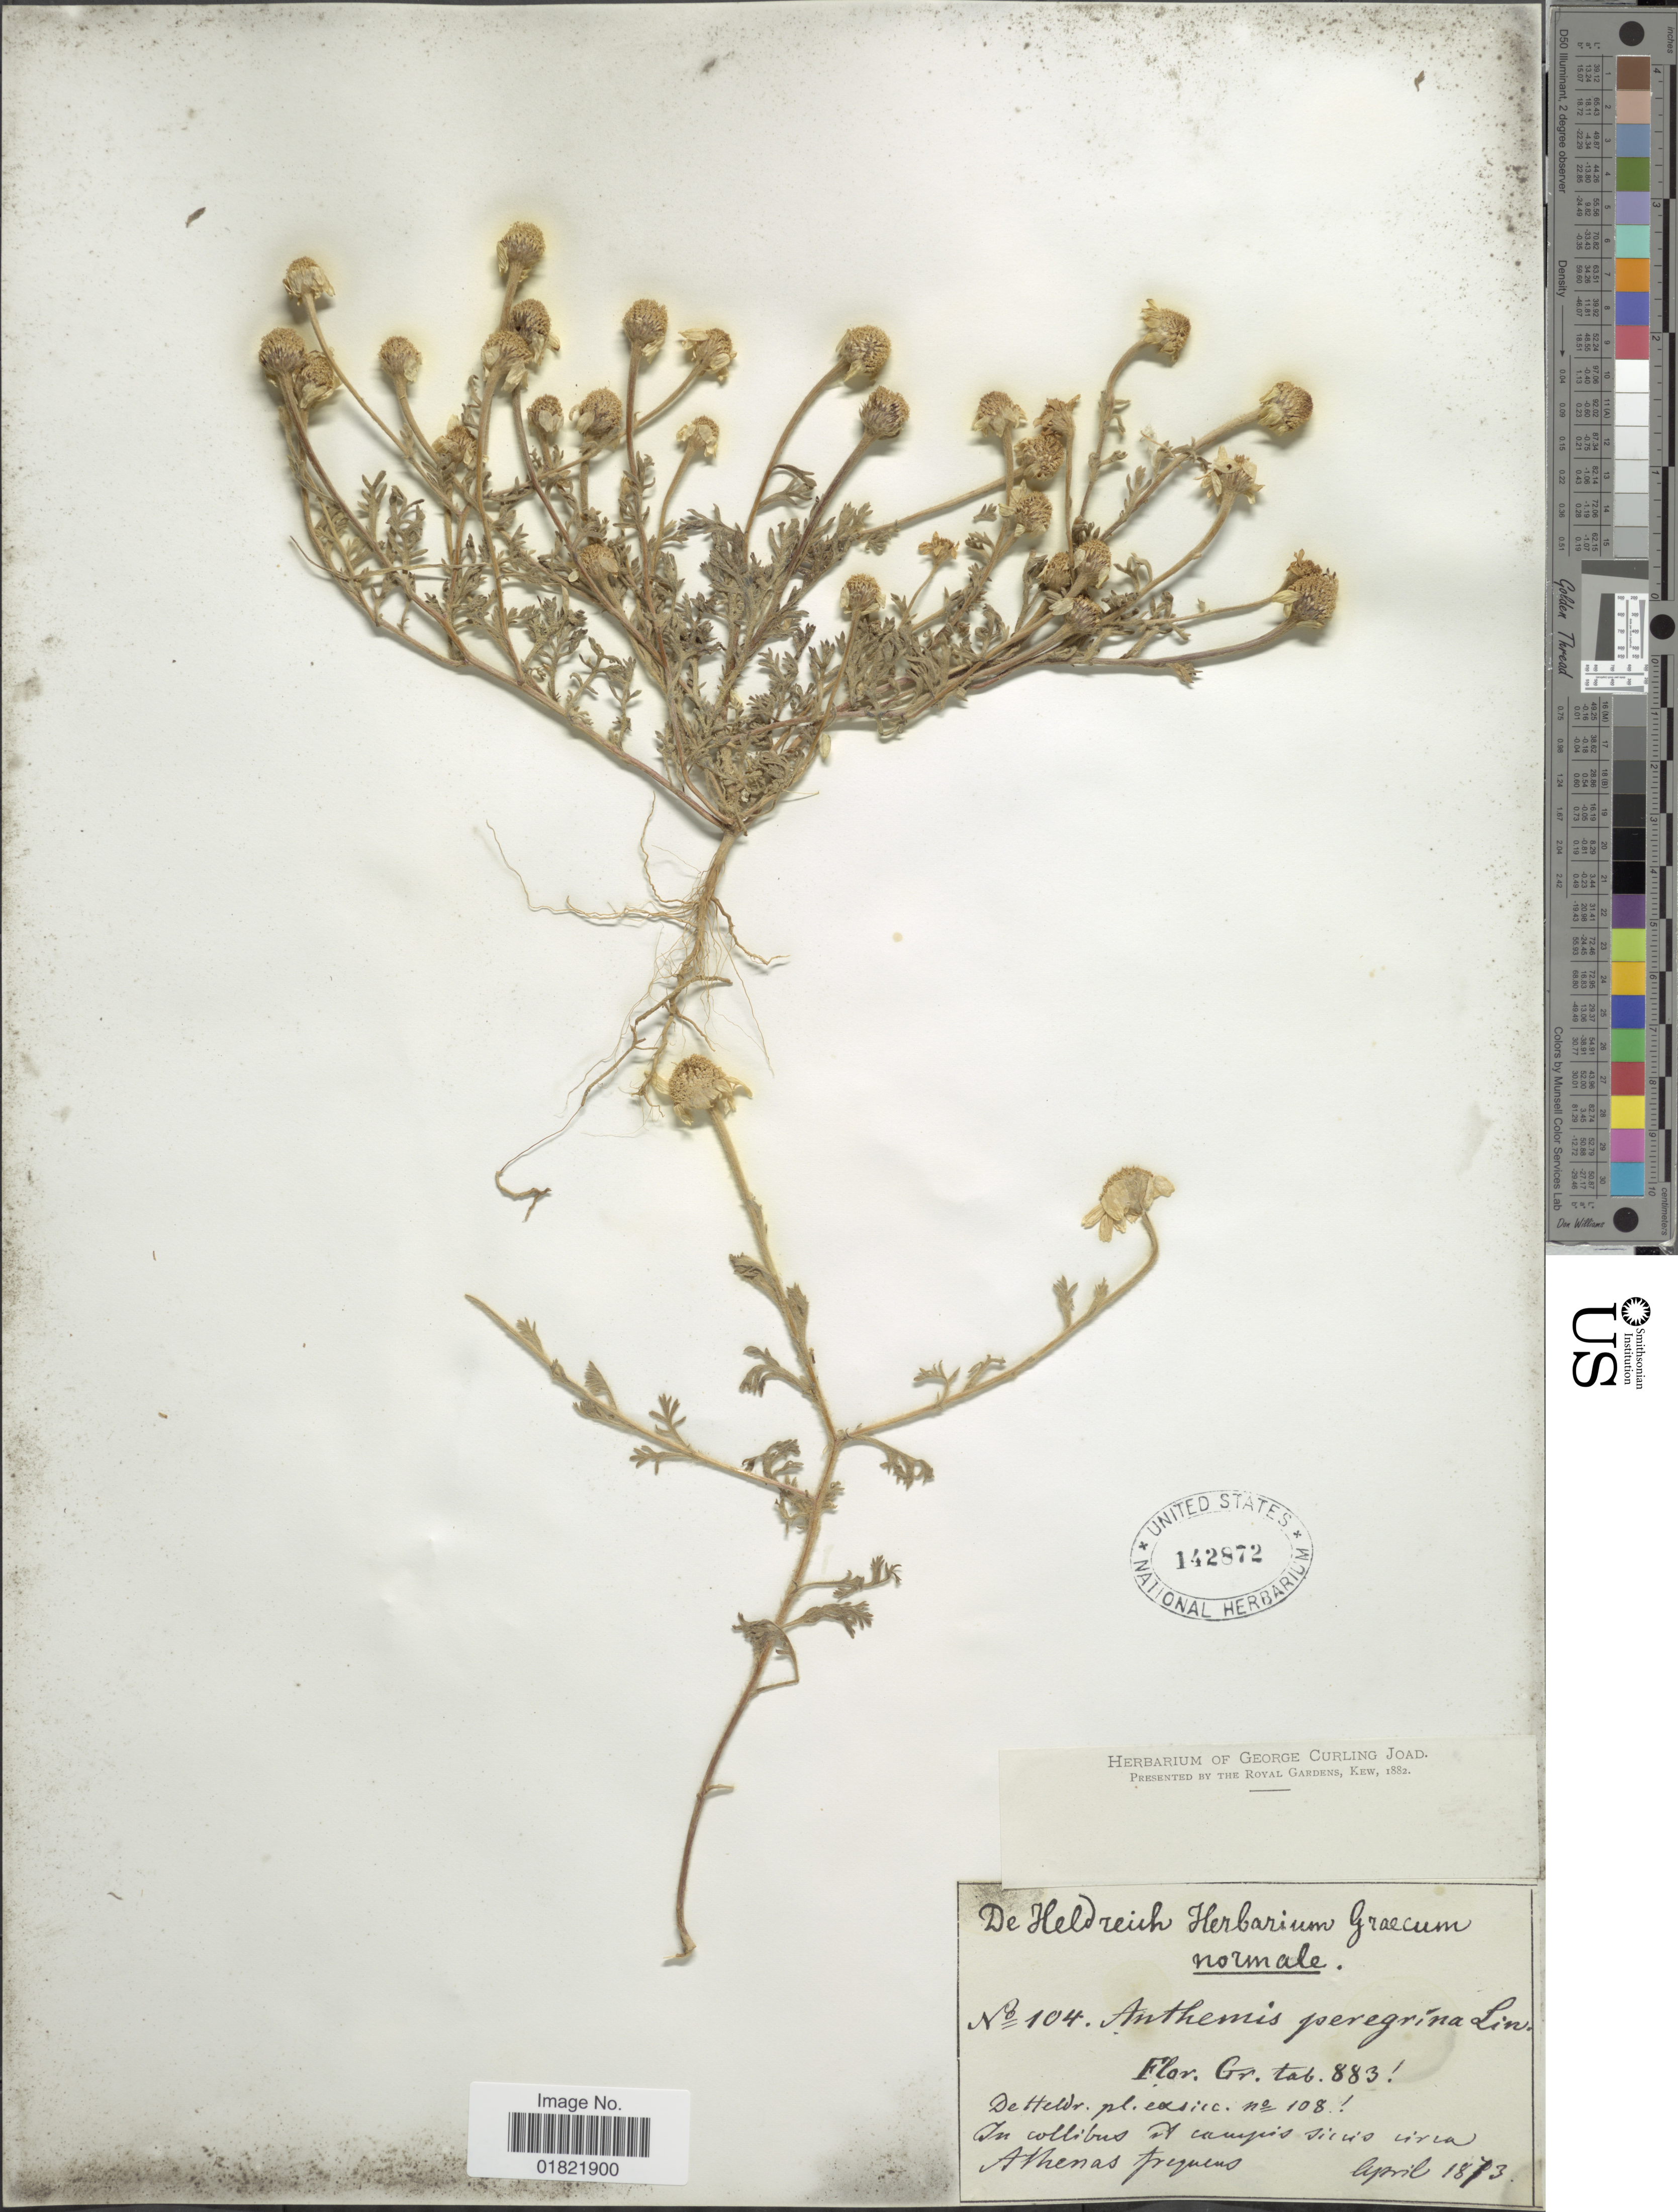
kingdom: Plantae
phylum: Tracheophyta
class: Magnoliopsida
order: Asterales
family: Asteraceae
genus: Anthemis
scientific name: Anthemis peregrina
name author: L.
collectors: -. De Heldreich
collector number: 104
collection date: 1873-04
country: Greece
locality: In collibus at campis sicio circa Athenas frequens.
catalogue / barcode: US 142872